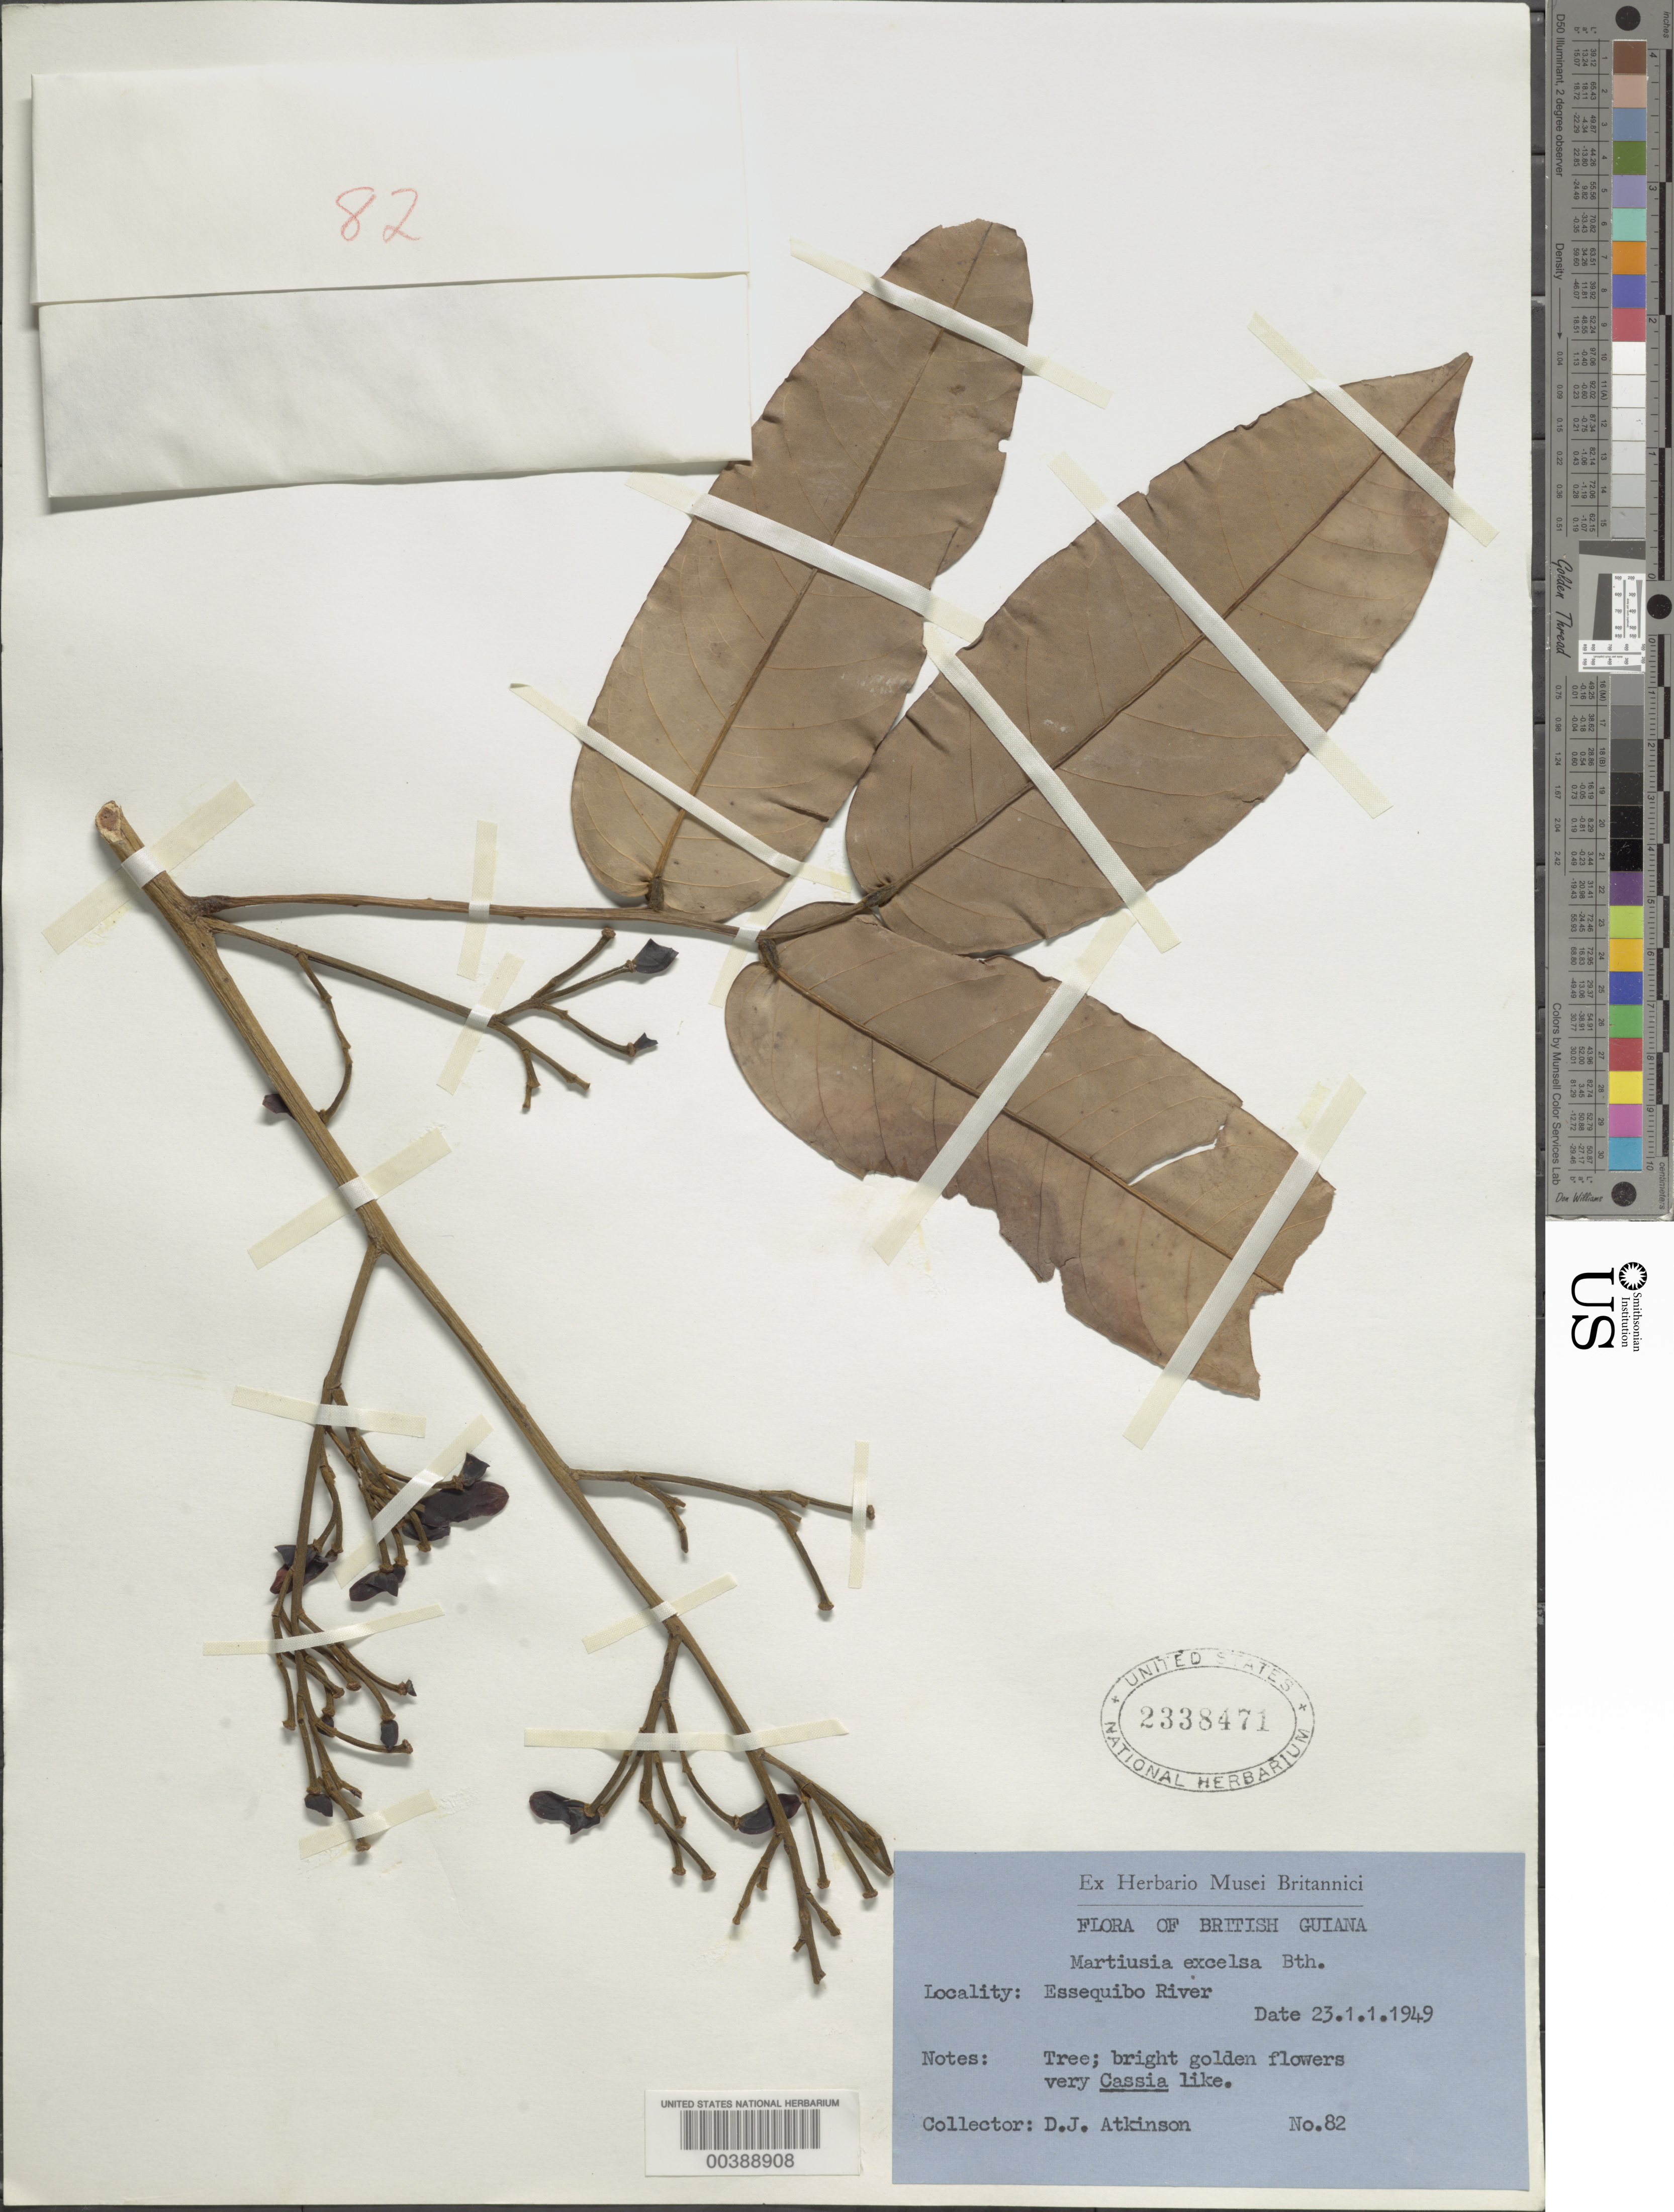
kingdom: Plantae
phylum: Tracheophyta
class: Magnoliopsida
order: Fabales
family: Fabaceae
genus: Martiodendron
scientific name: Martiodendron excelsum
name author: (Benth.) Gleason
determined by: Falcão, Marcus J.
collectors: D. Atkinson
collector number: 82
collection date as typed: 23 Jan 1949 or 21 Nov 1949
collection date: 1949-01-23 or 1949-11-21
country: Guyana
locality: Essequibo river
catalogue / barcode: US 2338471